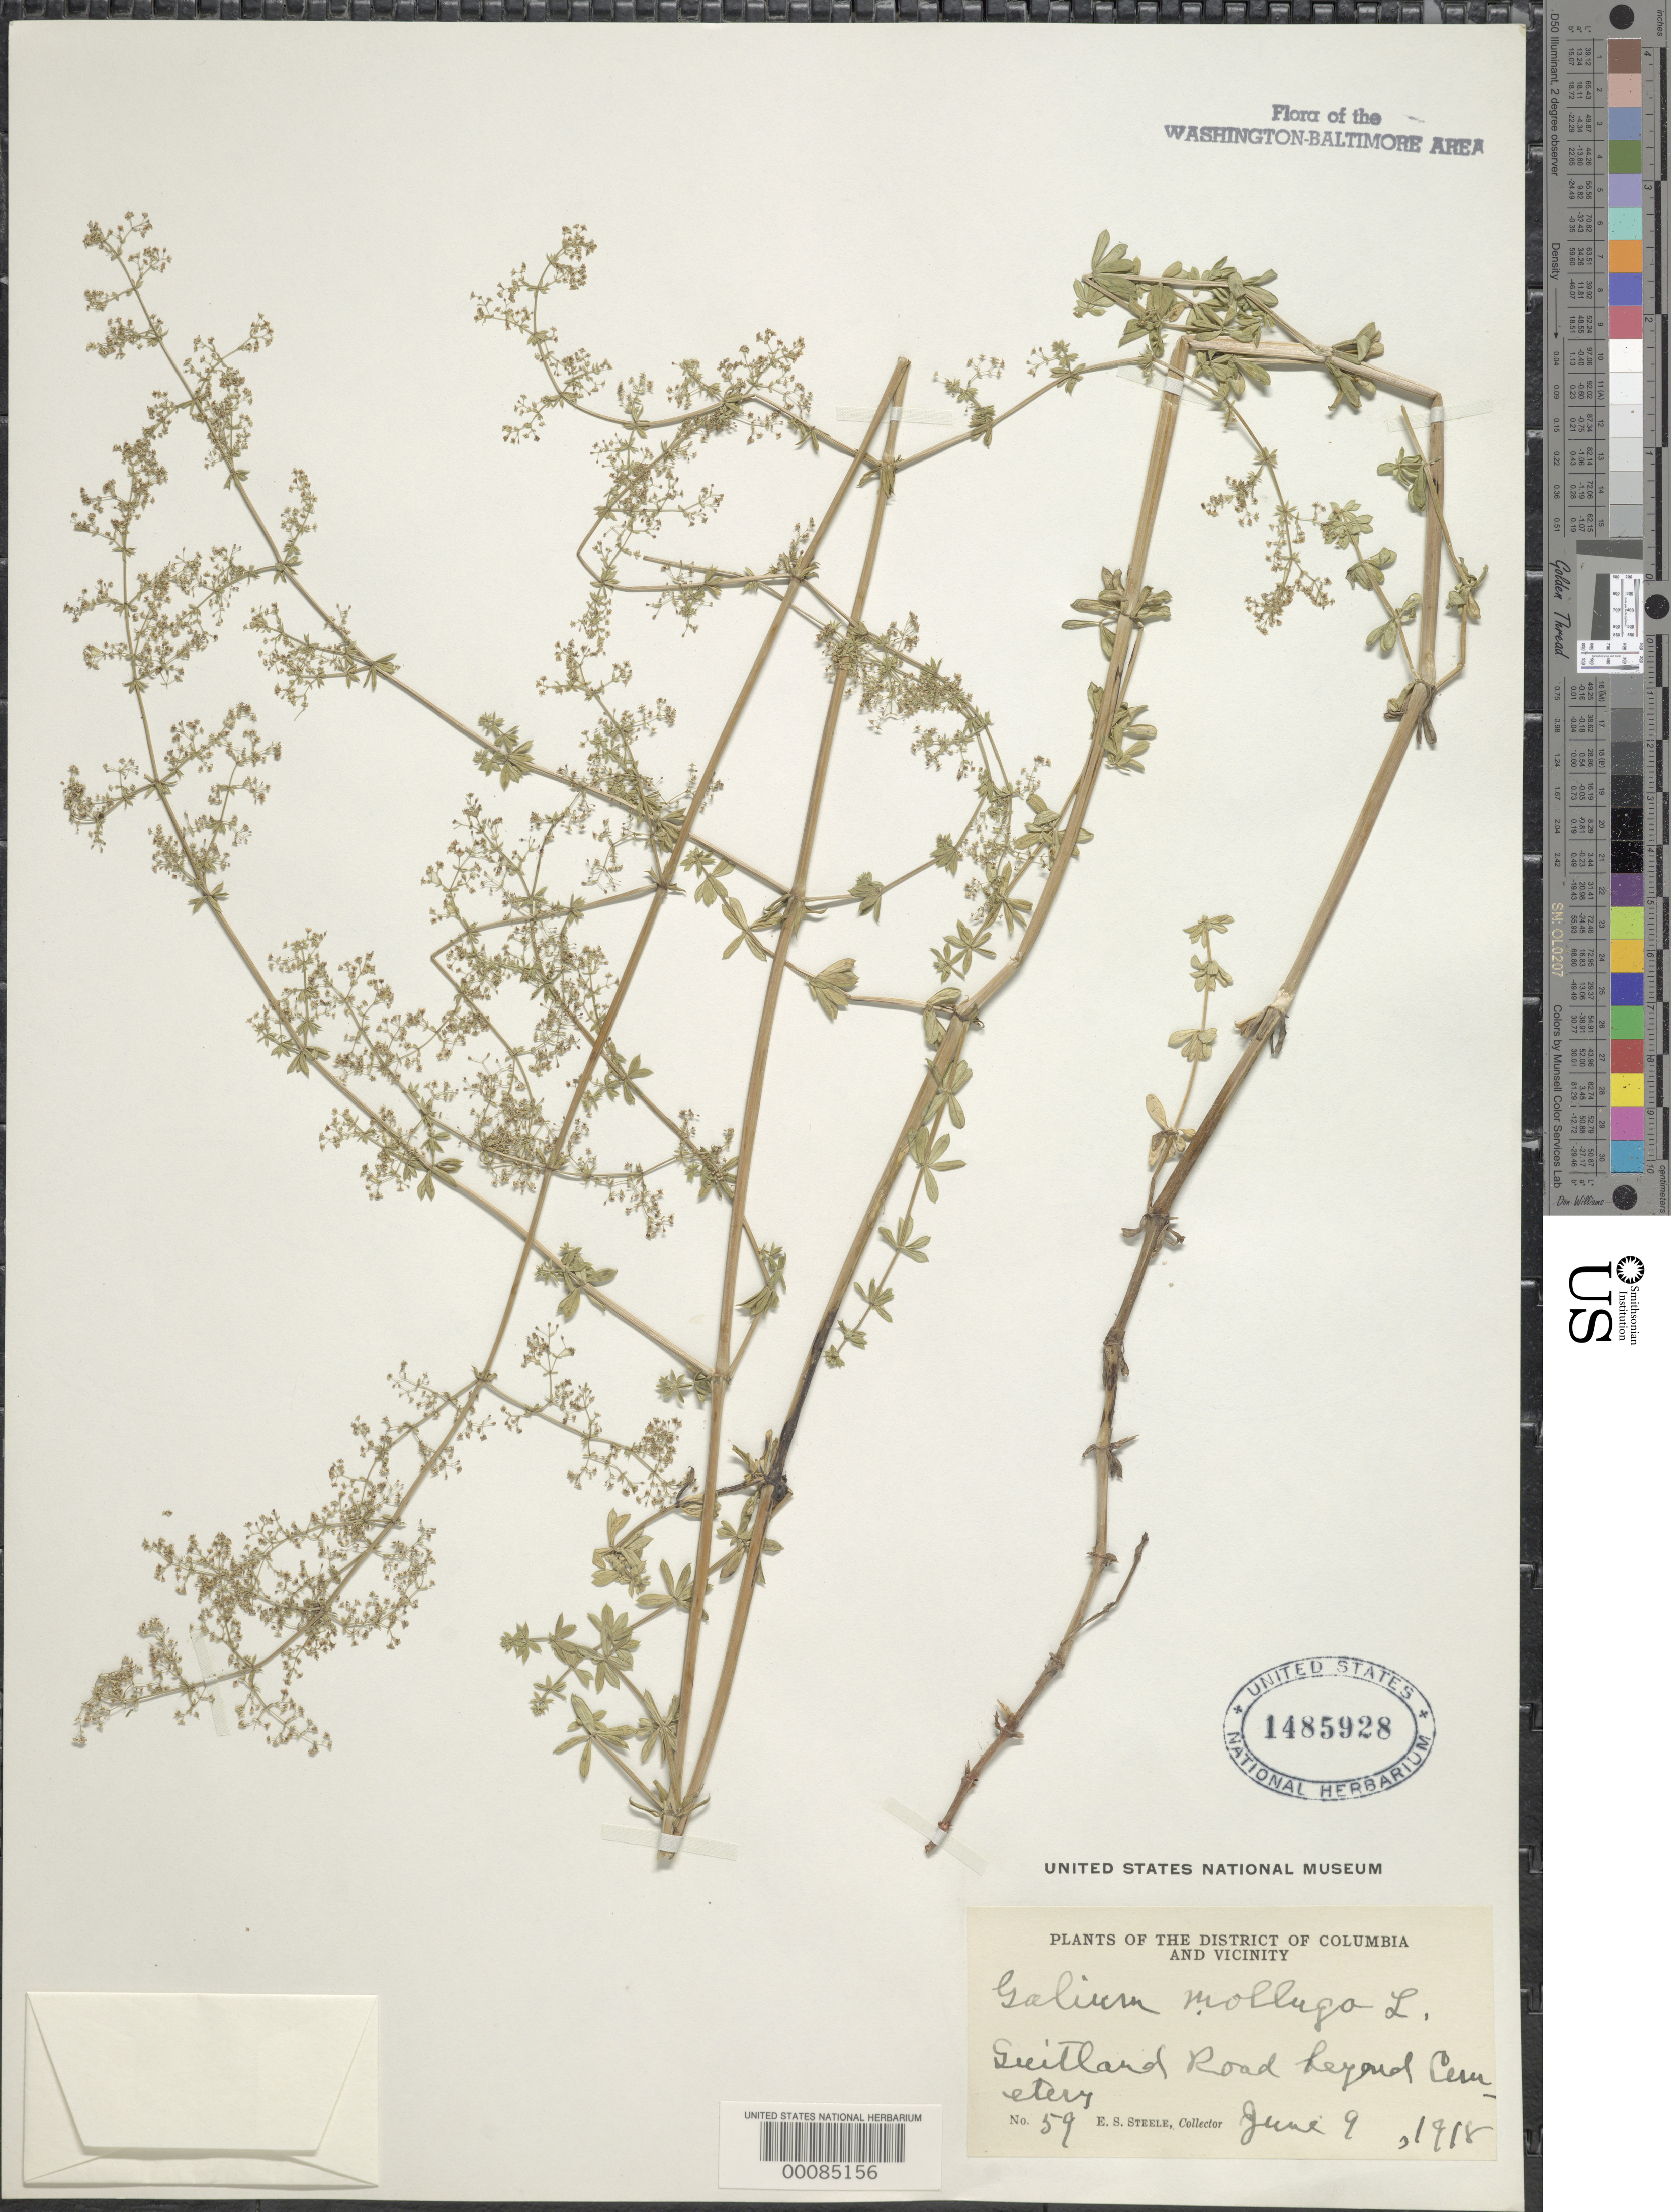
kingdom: Plantae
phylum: Tracheophyta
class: Magnoliopsida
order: Gentianales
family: Rubiaceae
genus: Galium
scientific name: Galium mollugo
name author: L.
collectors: E. Steele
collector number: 59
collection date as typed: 09 Jun 1918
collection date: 1918-06-09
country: United States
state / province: Maryland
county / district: Prince George's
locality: Suitland Rd. beyond Cemetery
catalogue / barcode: US 1485928